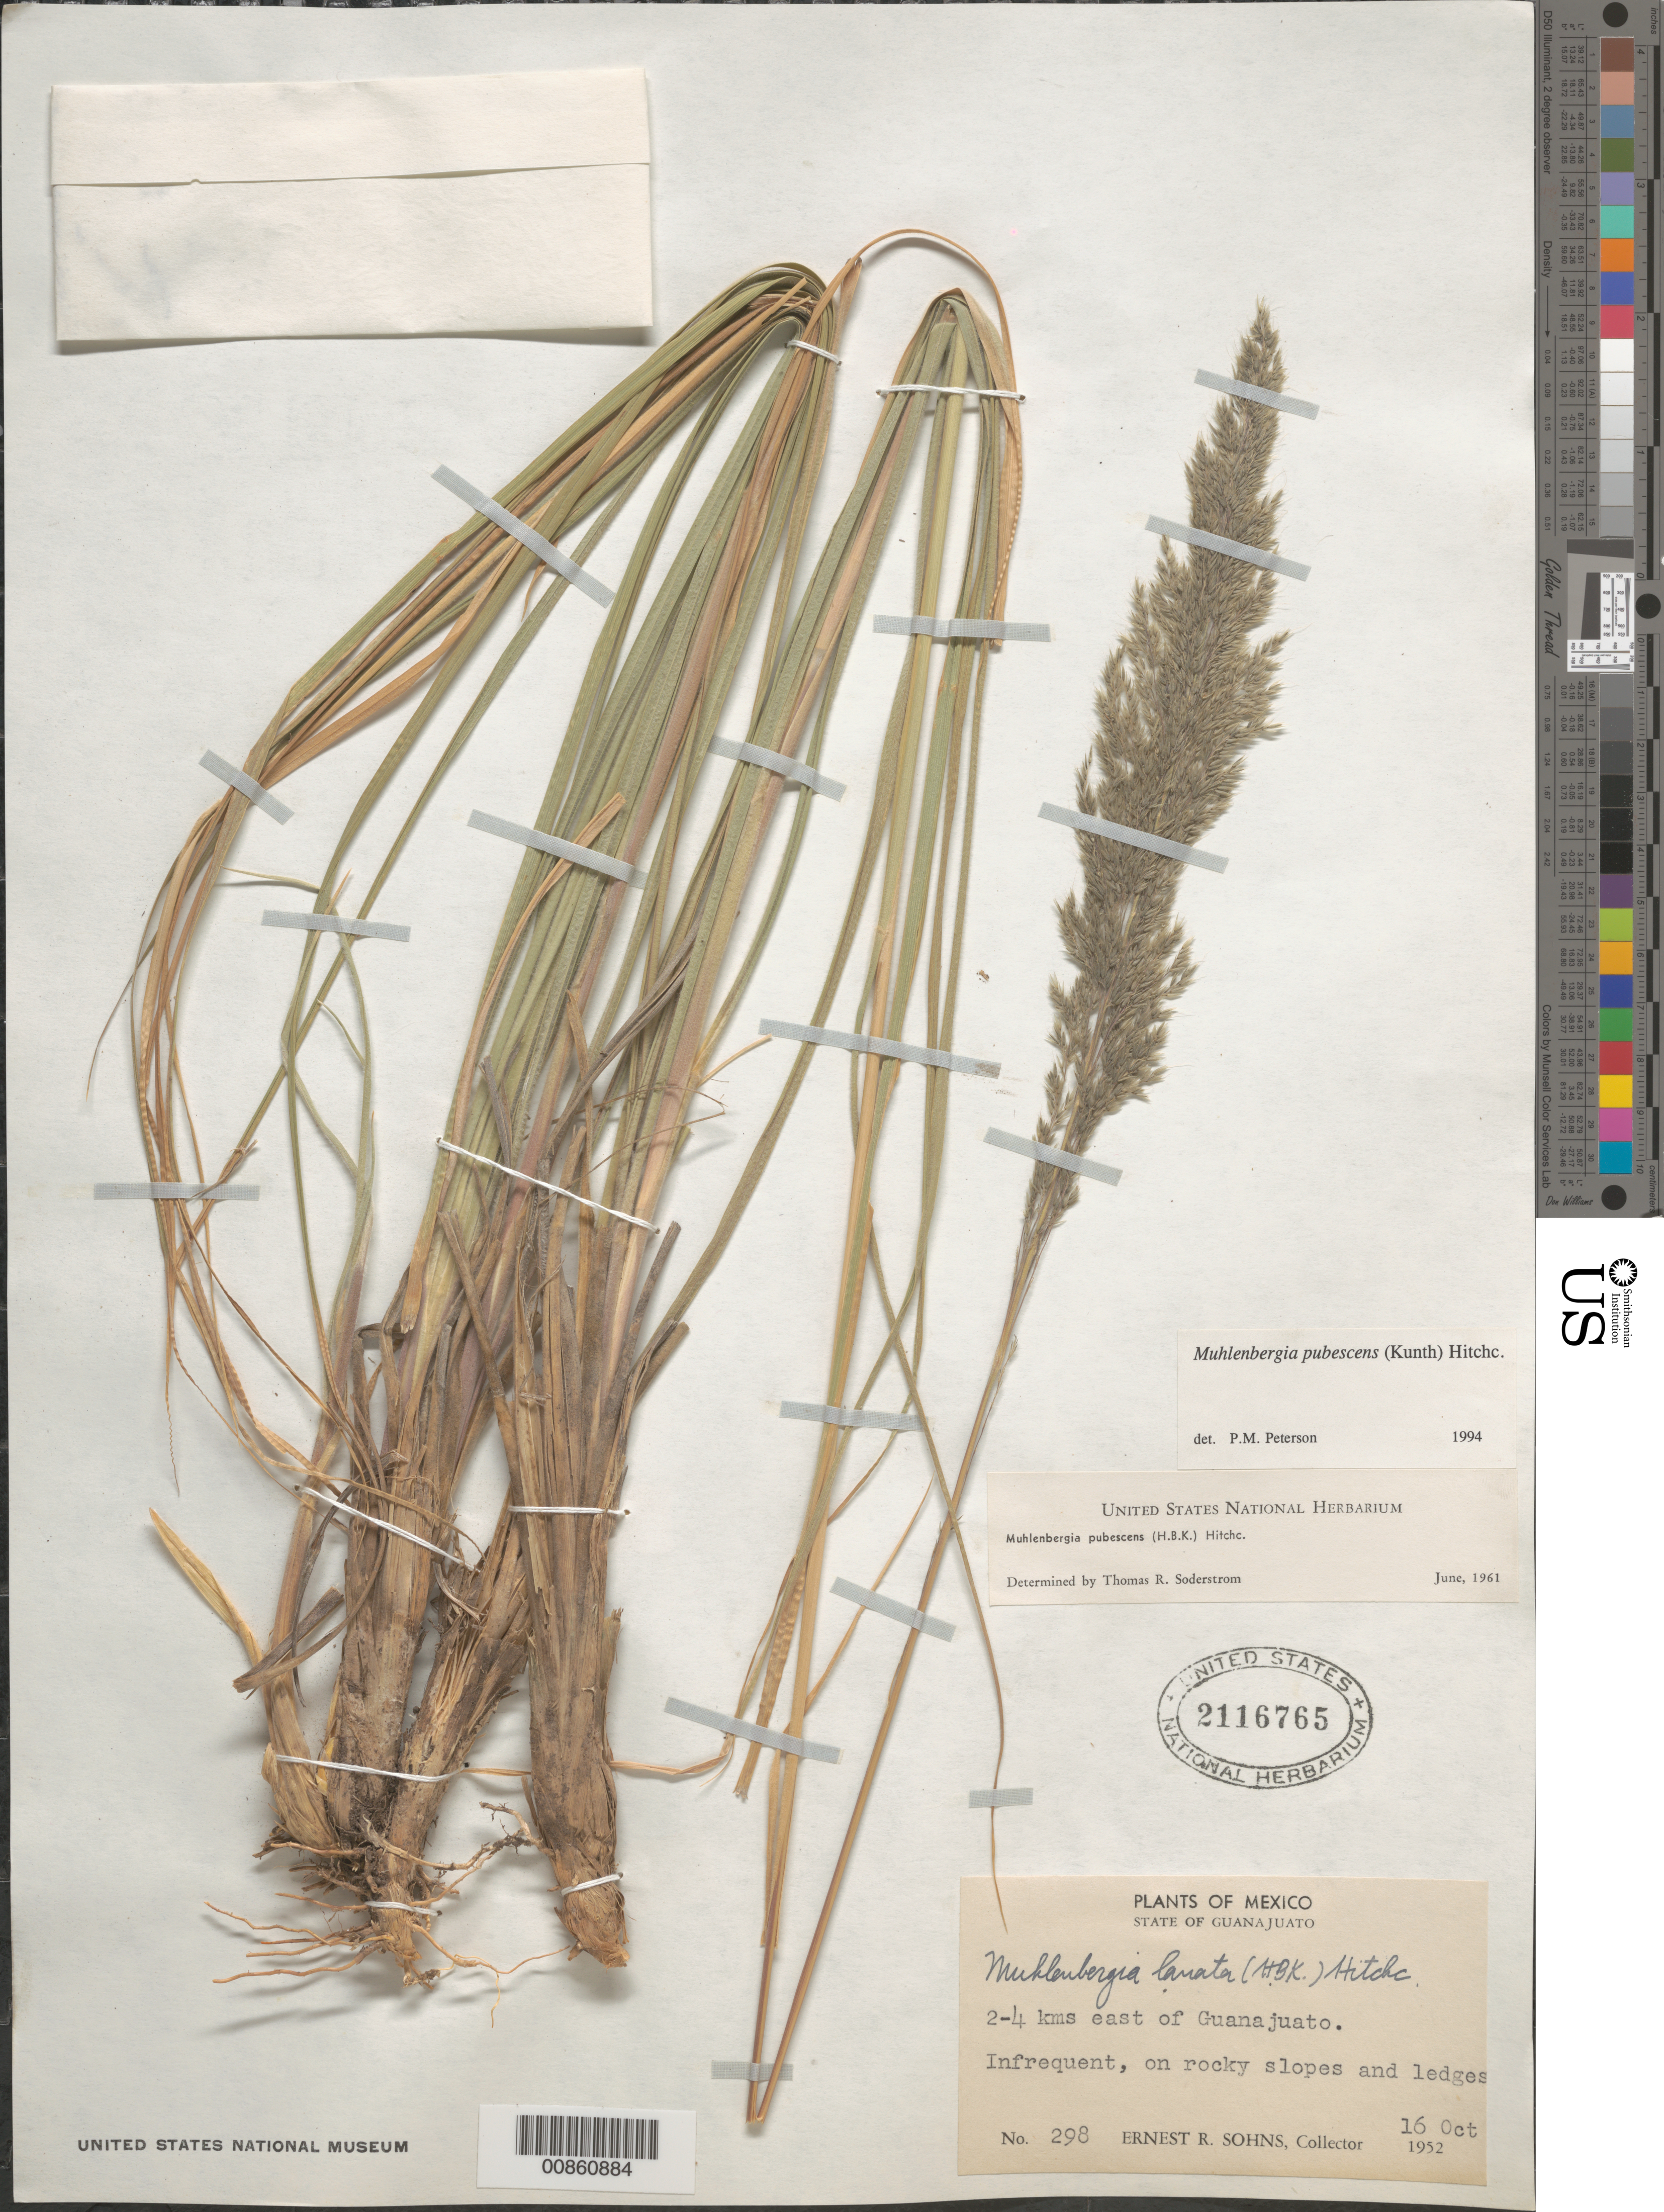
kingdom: Plantae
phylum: Tracheophyta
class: Liliopsida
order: Poales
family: Poaceae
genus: Muhlenbergia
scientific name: Muhlenbergia pubescens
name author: (Kunth) Hitchc.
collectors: E. R. Sohns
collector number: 298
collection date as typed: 16 Oct 1952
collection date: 1952-10-16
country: Mexico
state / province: Guanajuato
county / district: Guanajuato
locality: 2-4 mi E of Guanajuato, mpio. Guanajuato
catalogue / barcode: US 2116765